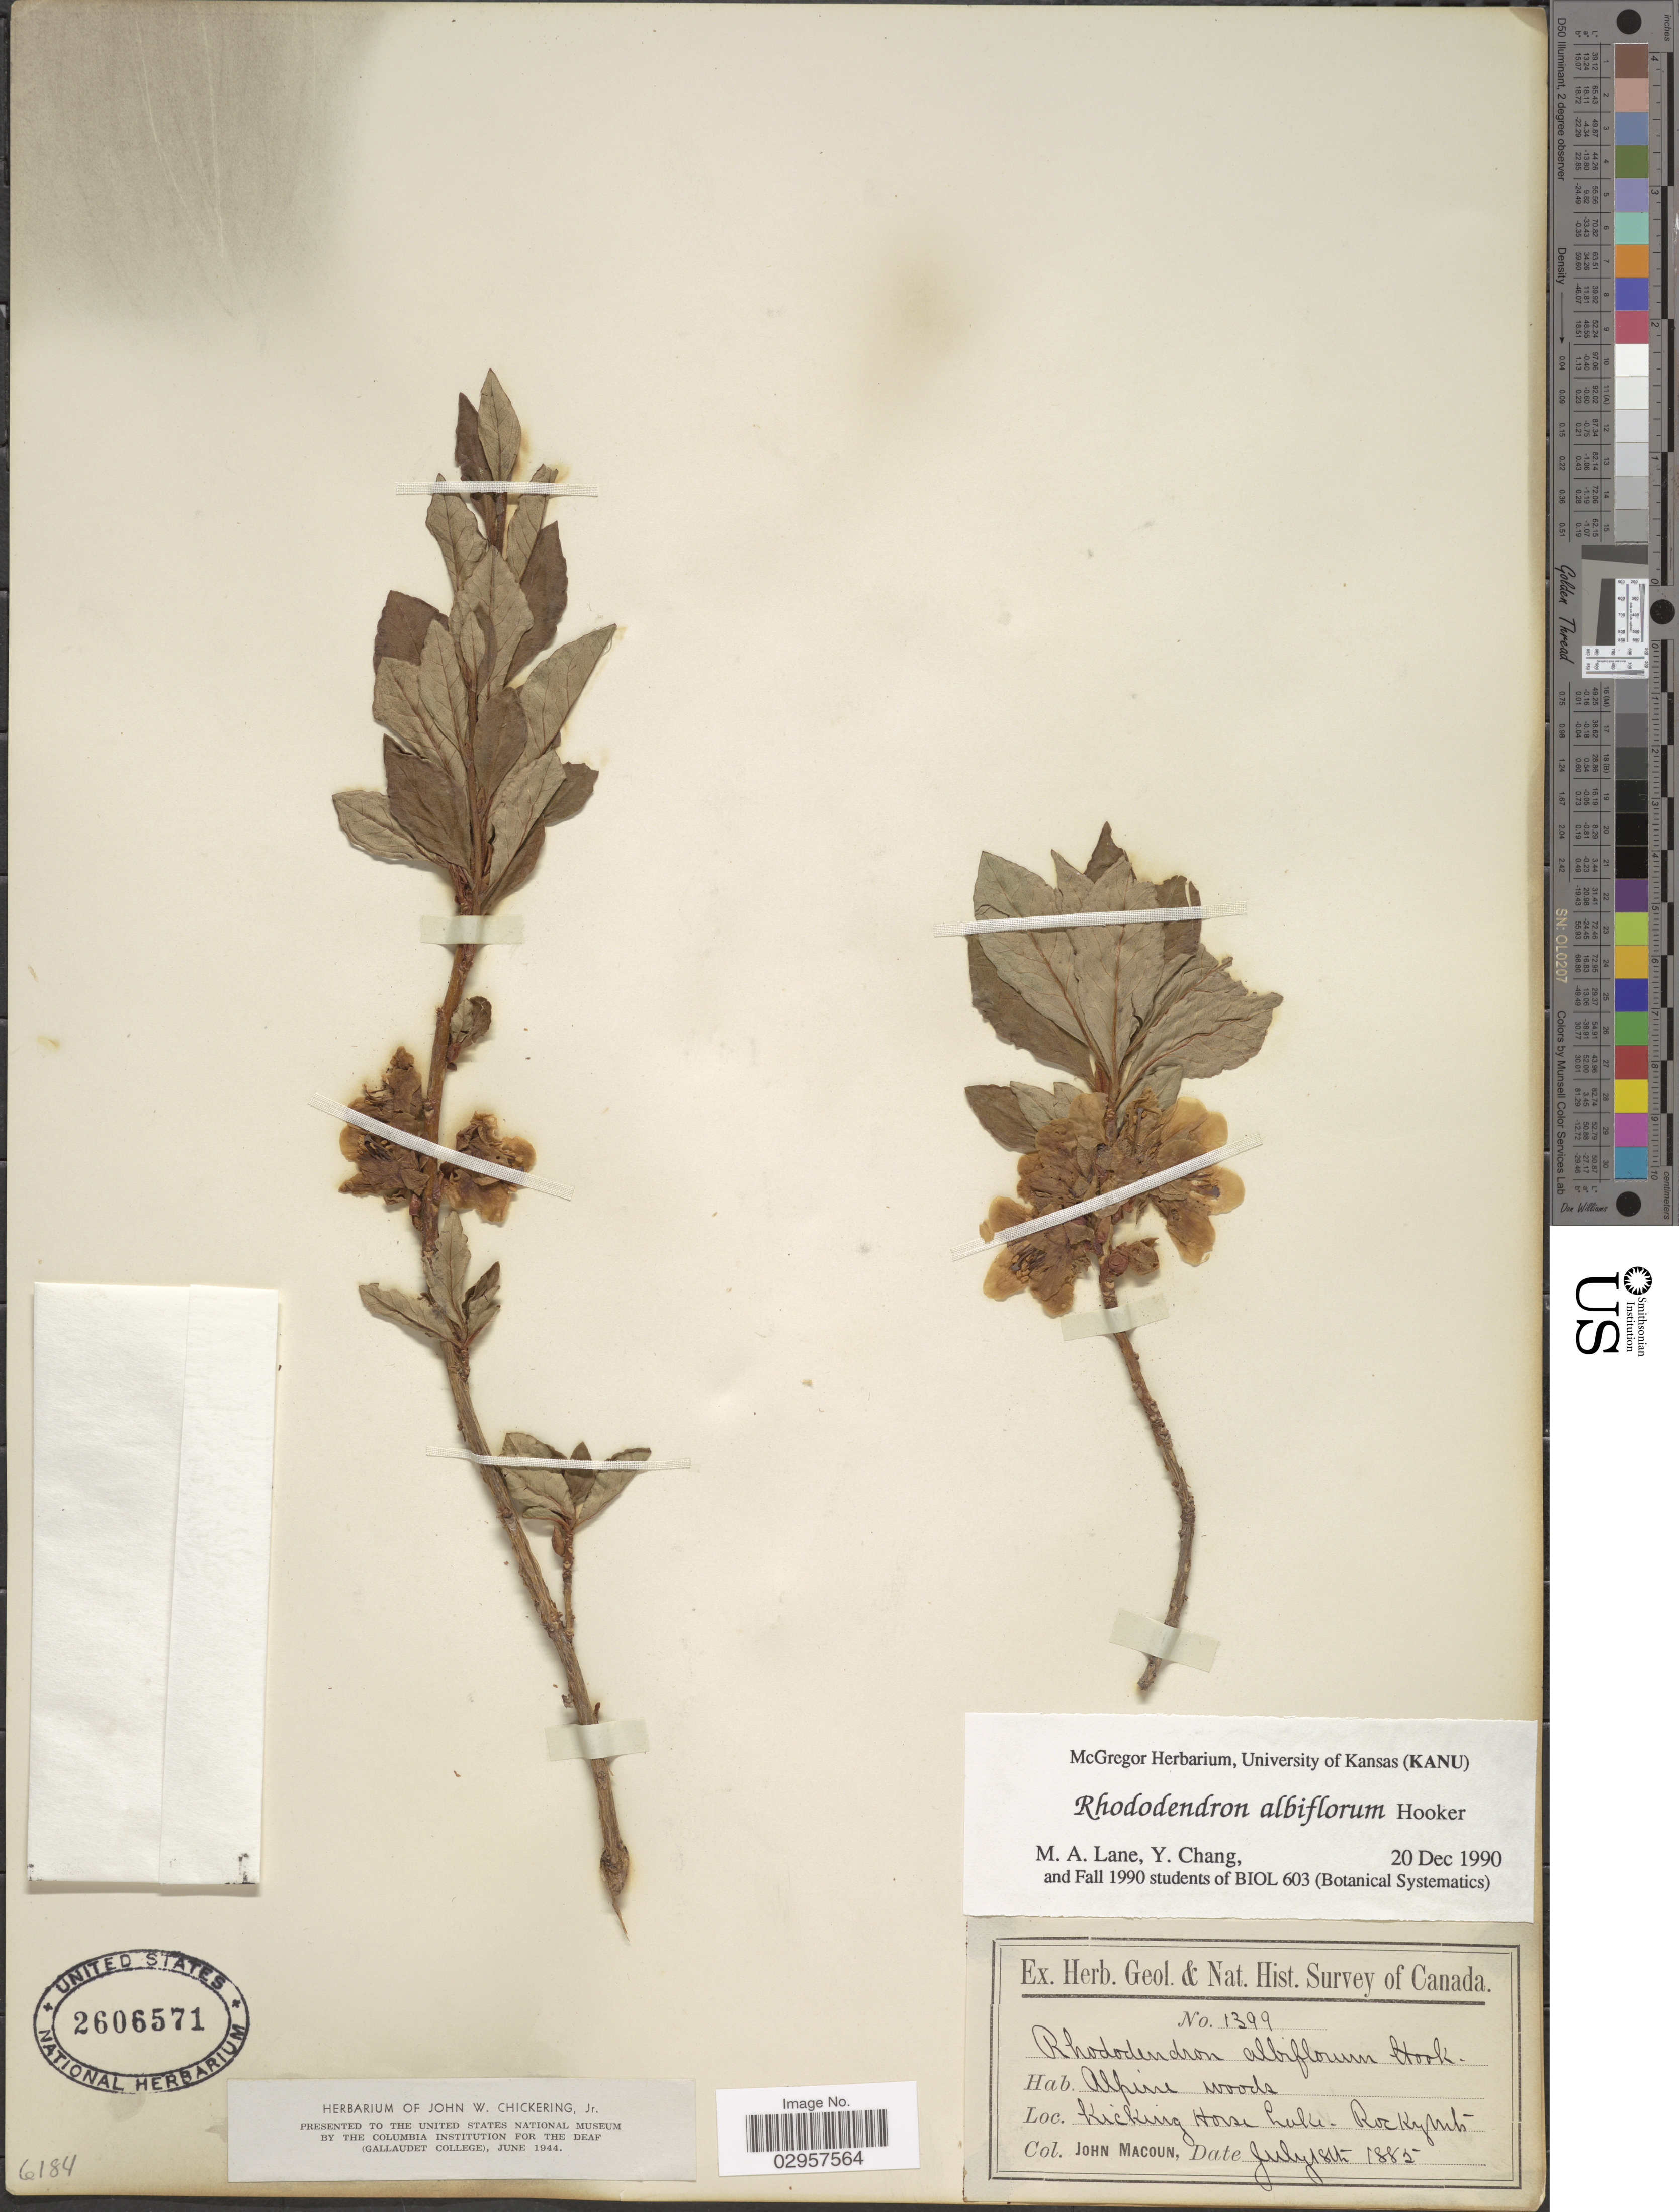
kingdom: Plantae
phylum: Tracheophyta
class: Magnoliopsida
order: Ericales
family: Ericaceae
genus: Rhododendron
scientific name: Rhododendron albiflorum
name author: Hook.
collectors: J. Macoun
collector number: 1399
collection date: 1885-07-18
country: Canada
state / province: British Columbia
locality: Kicking Horse Lake. Rocky Mts.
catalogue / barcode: US 2606571